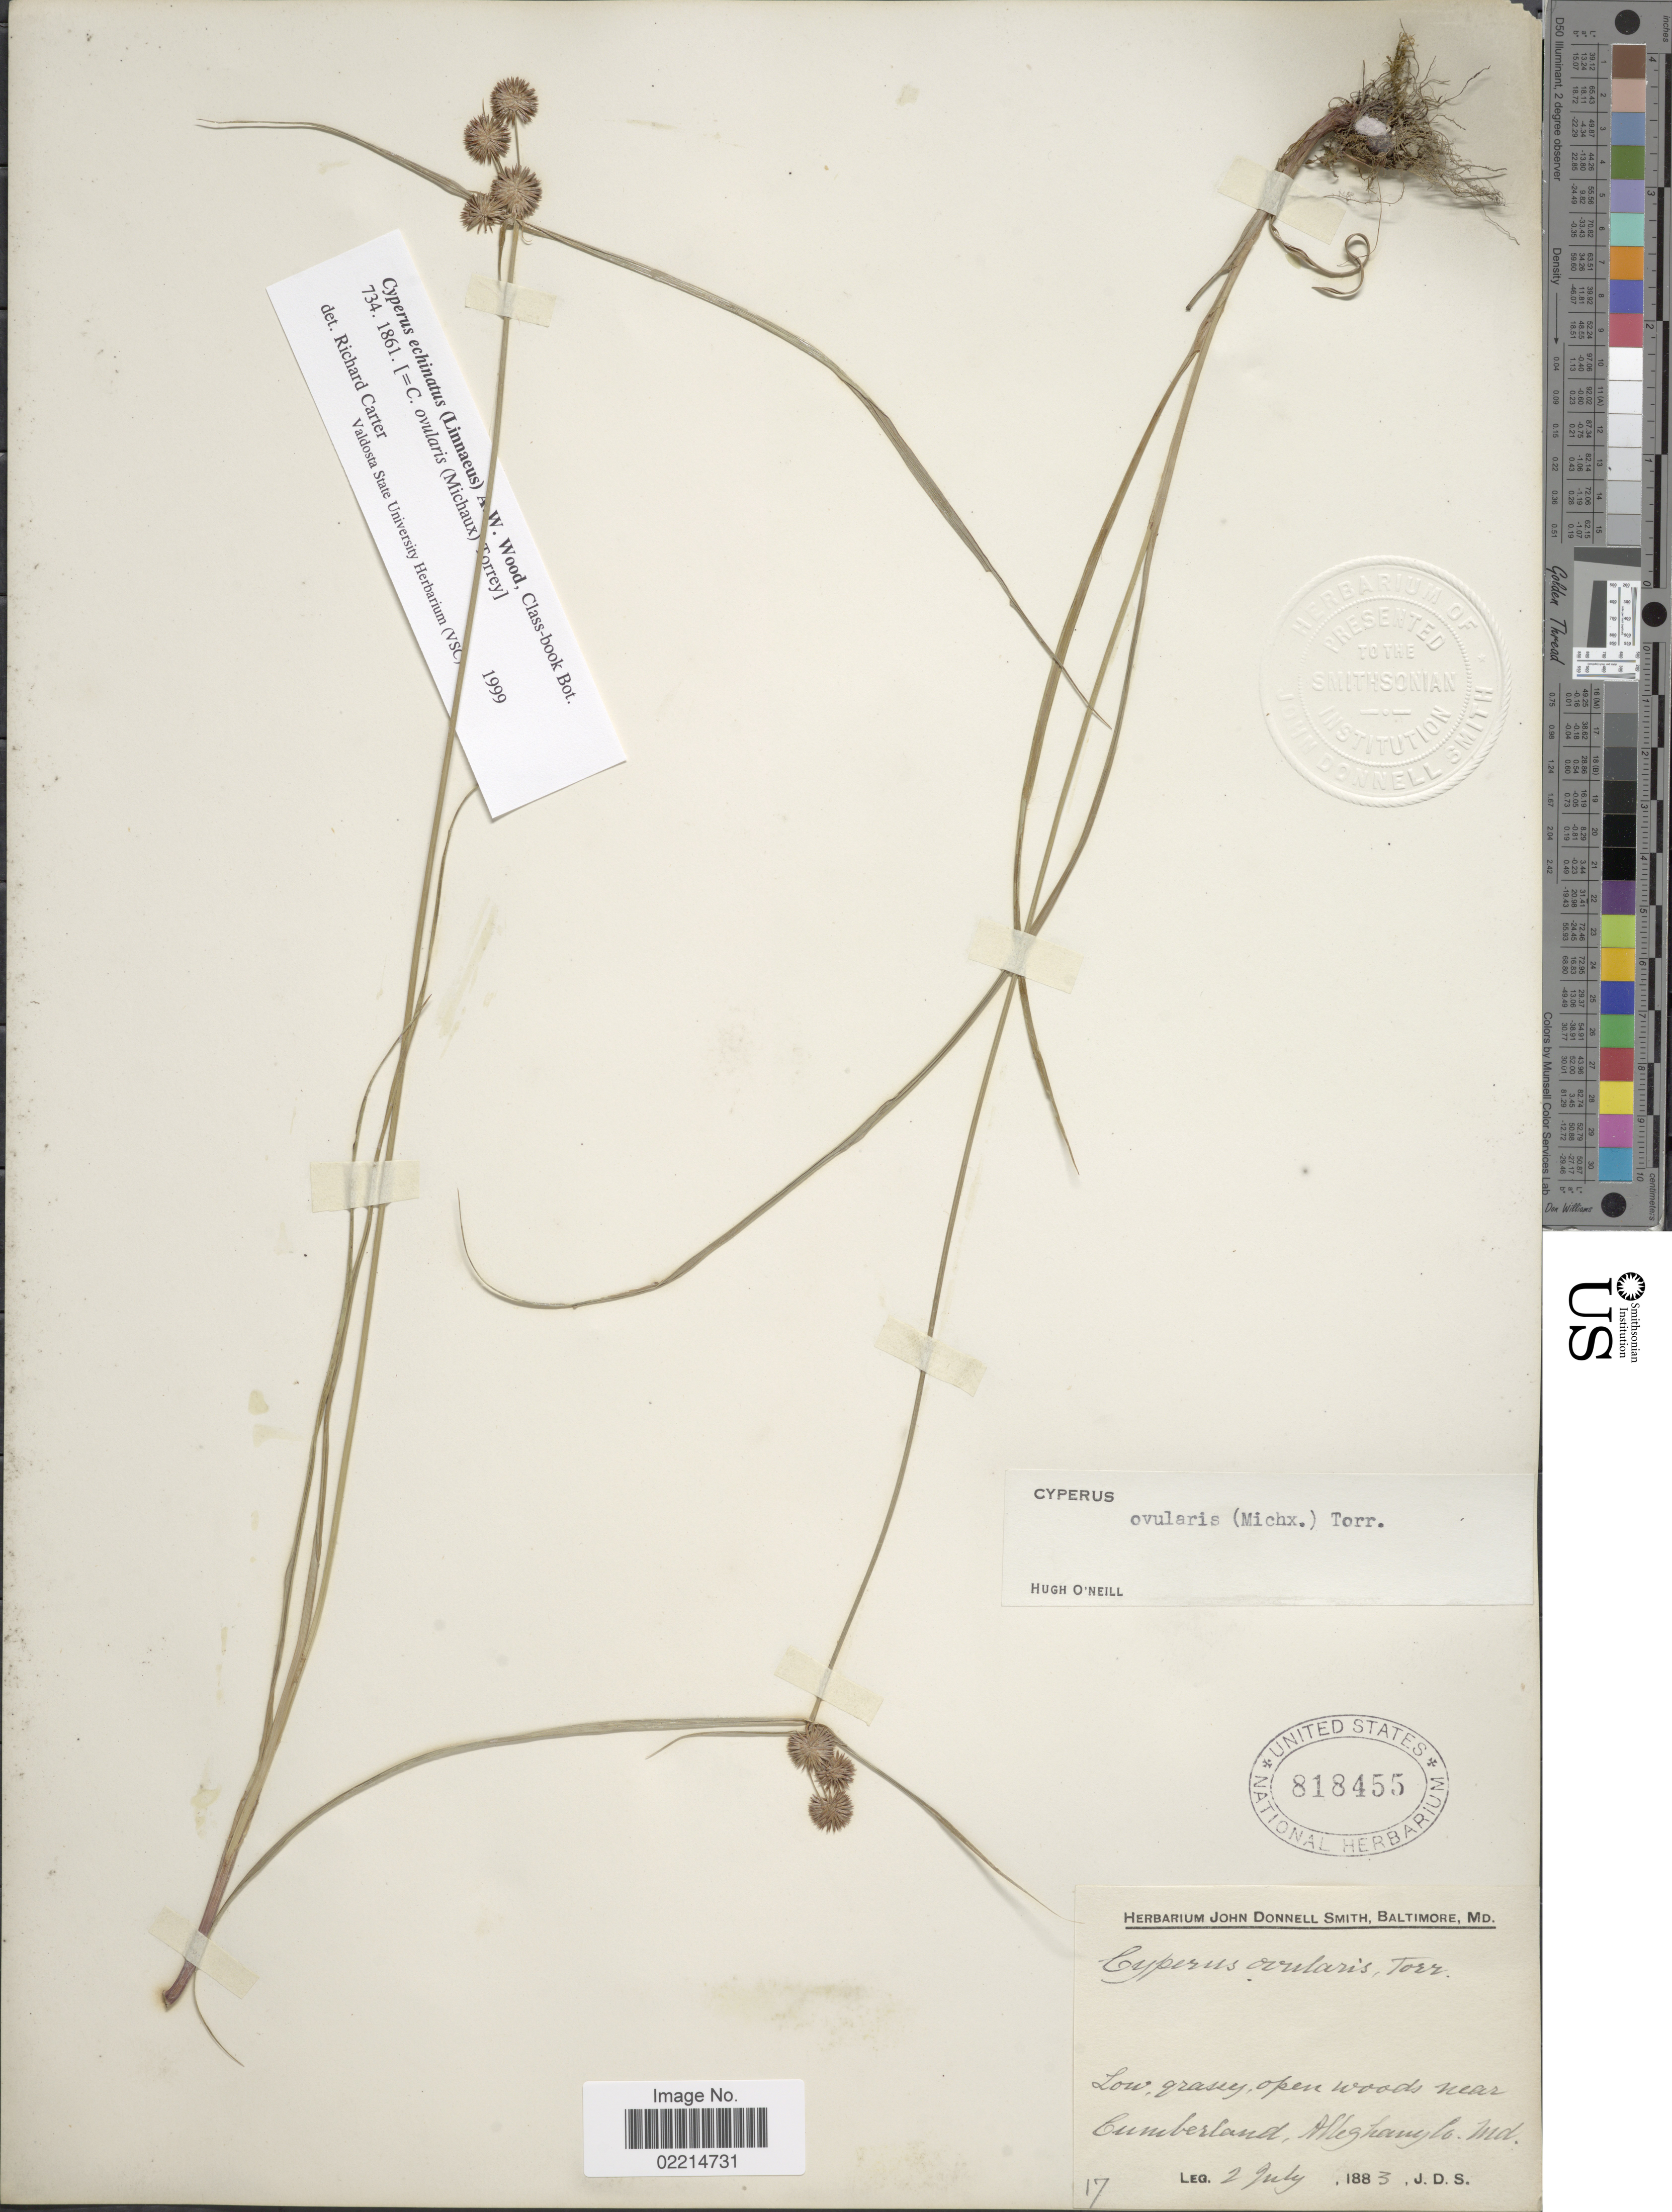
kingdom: Plantae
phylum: Tracheophyta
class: Liliopsida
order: Poales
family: Cyperaceae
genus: Cyperus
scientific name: Cyperus echinatus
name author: (L.) Alph. Wood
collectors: J. Donnell Smith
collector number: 17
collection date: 1883-07-02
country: United States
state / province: Maryland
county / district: Allegany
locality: Low, grassy, open woods near Cumberland, Alleghany Co. Md.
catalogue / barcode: US 818455